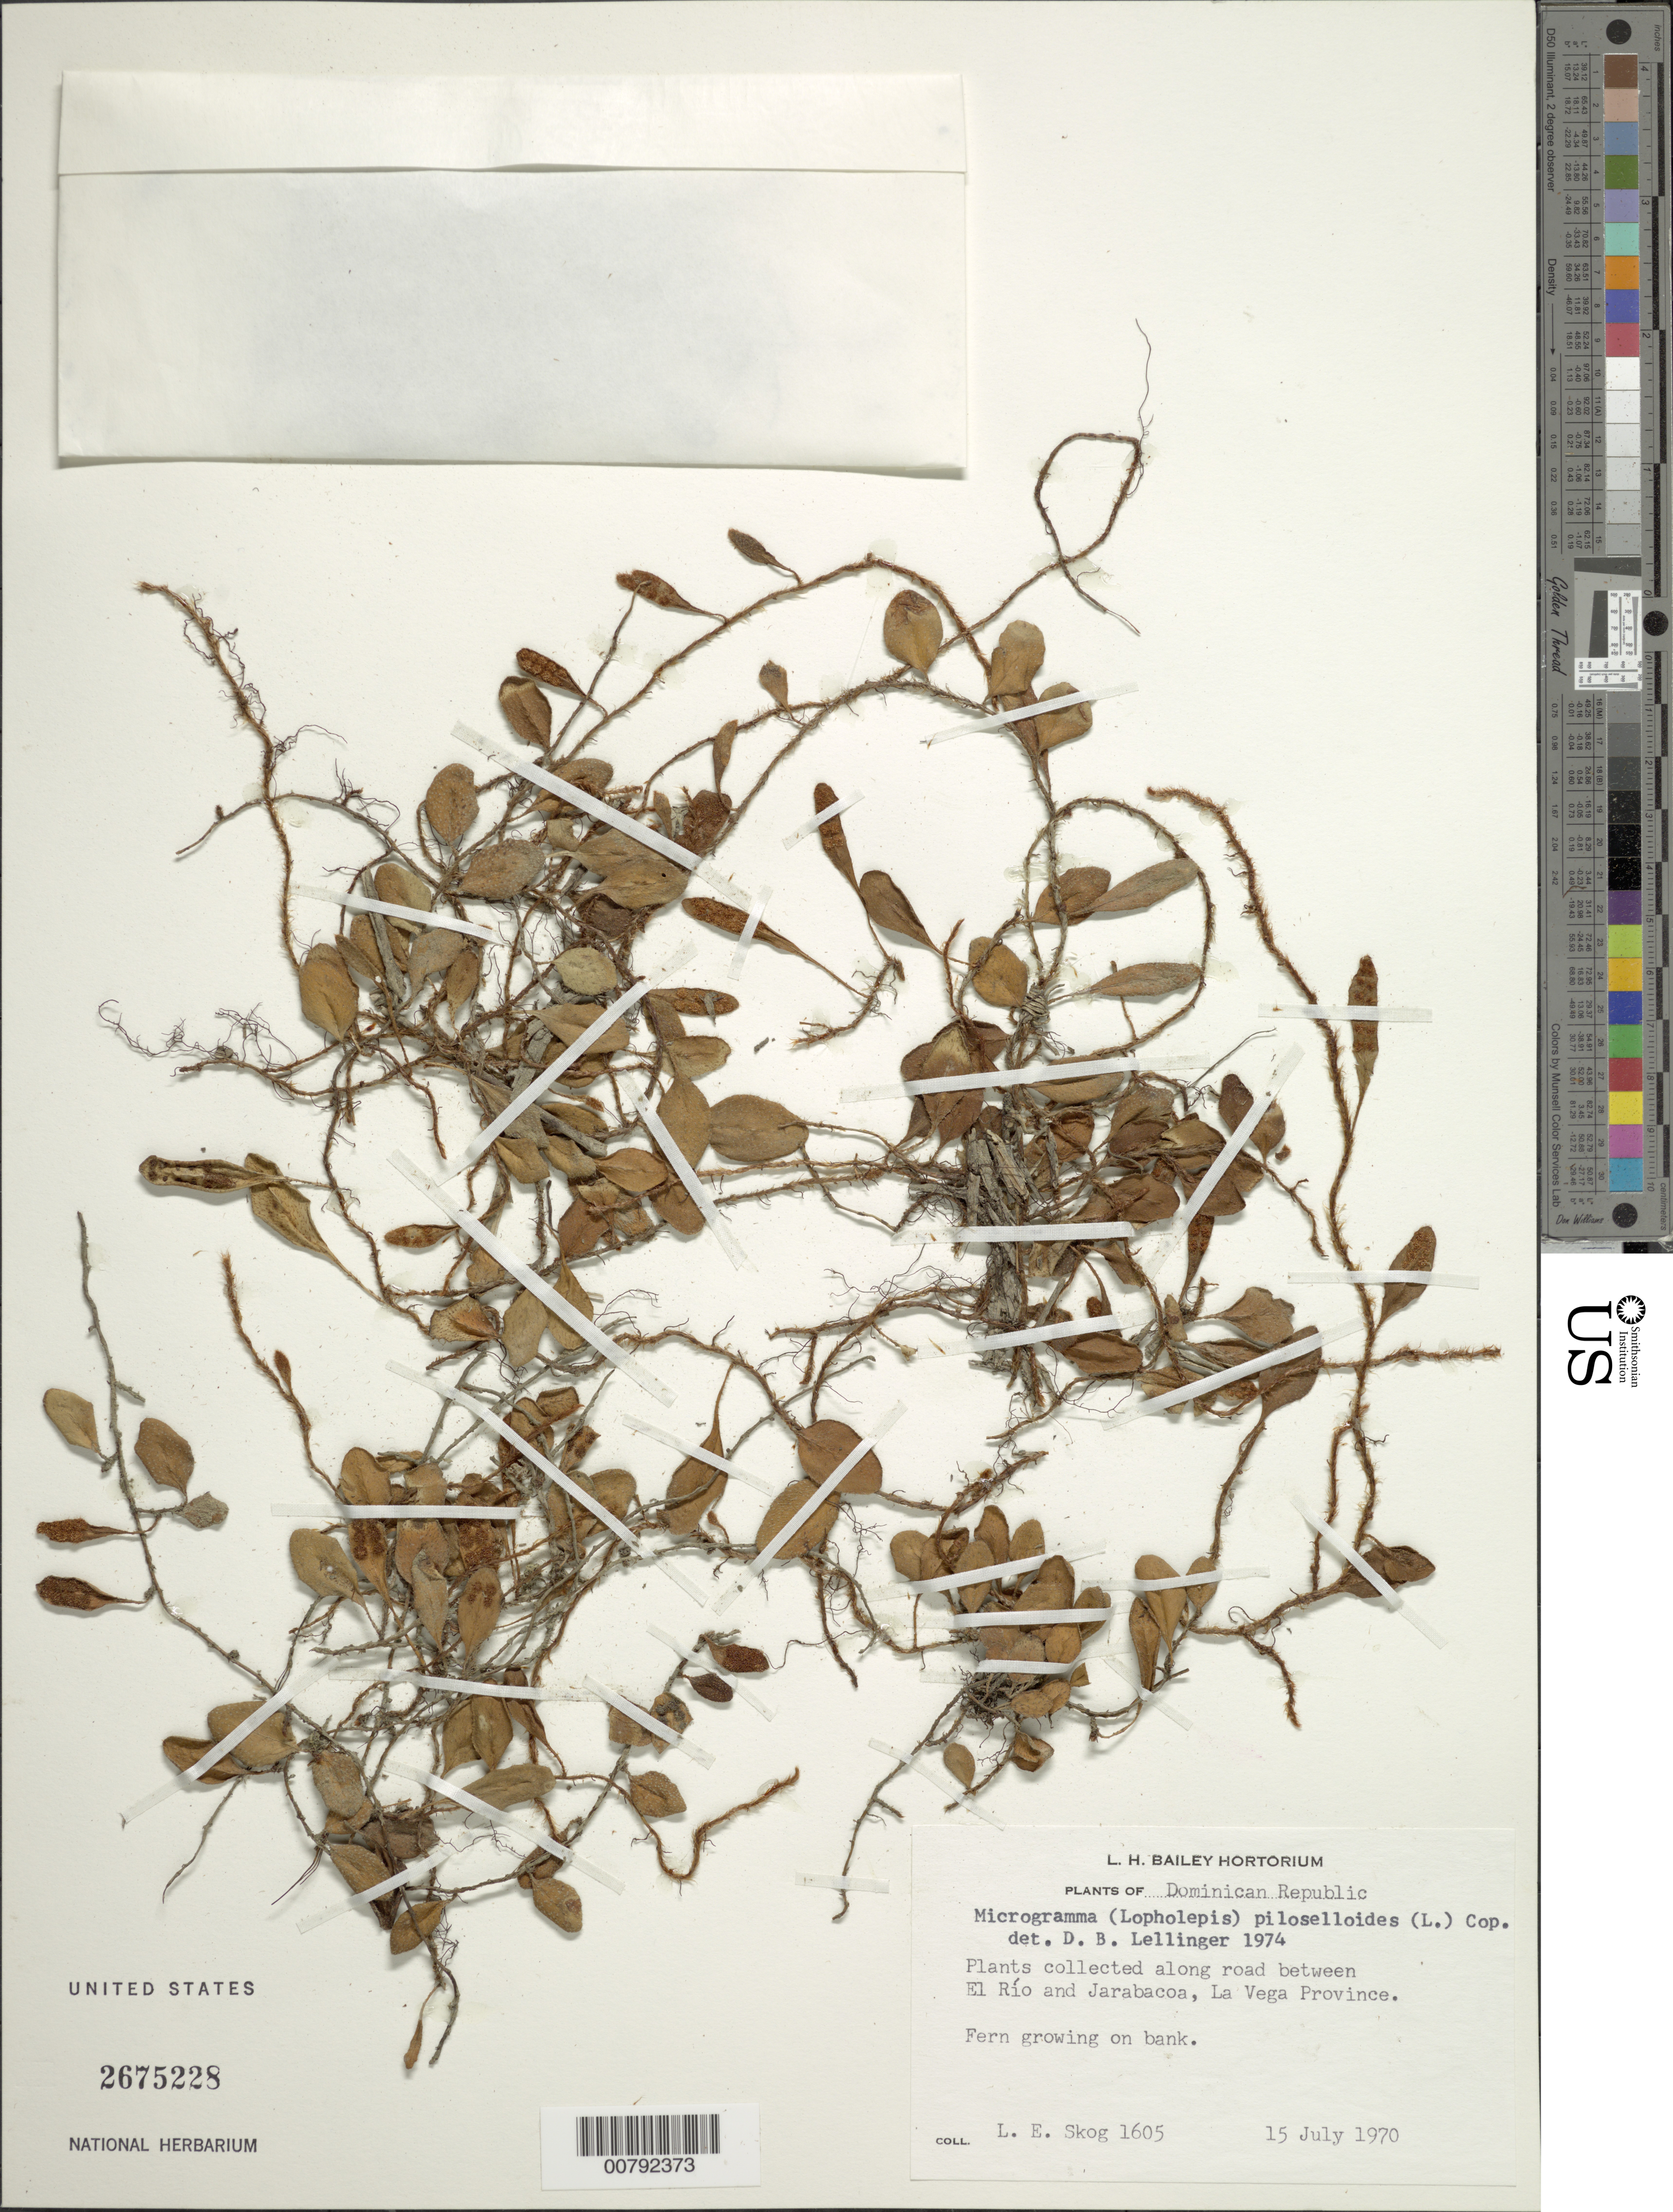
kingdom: Plantae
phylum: Tracheophyta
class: Polypodiopsida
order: Polypodiales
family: Polypodiaceae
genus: Microgramma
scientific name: Microgramma piloselloides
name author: (L.) Copel.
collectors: L. E. Skog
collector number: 1605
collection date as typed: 15 Jul 1970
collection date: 1970-07-15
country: Dominican Republic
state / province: La Vega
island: Hispaniola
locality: El Río to Jarabacoa road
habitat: On bank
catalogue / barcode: US 2675228